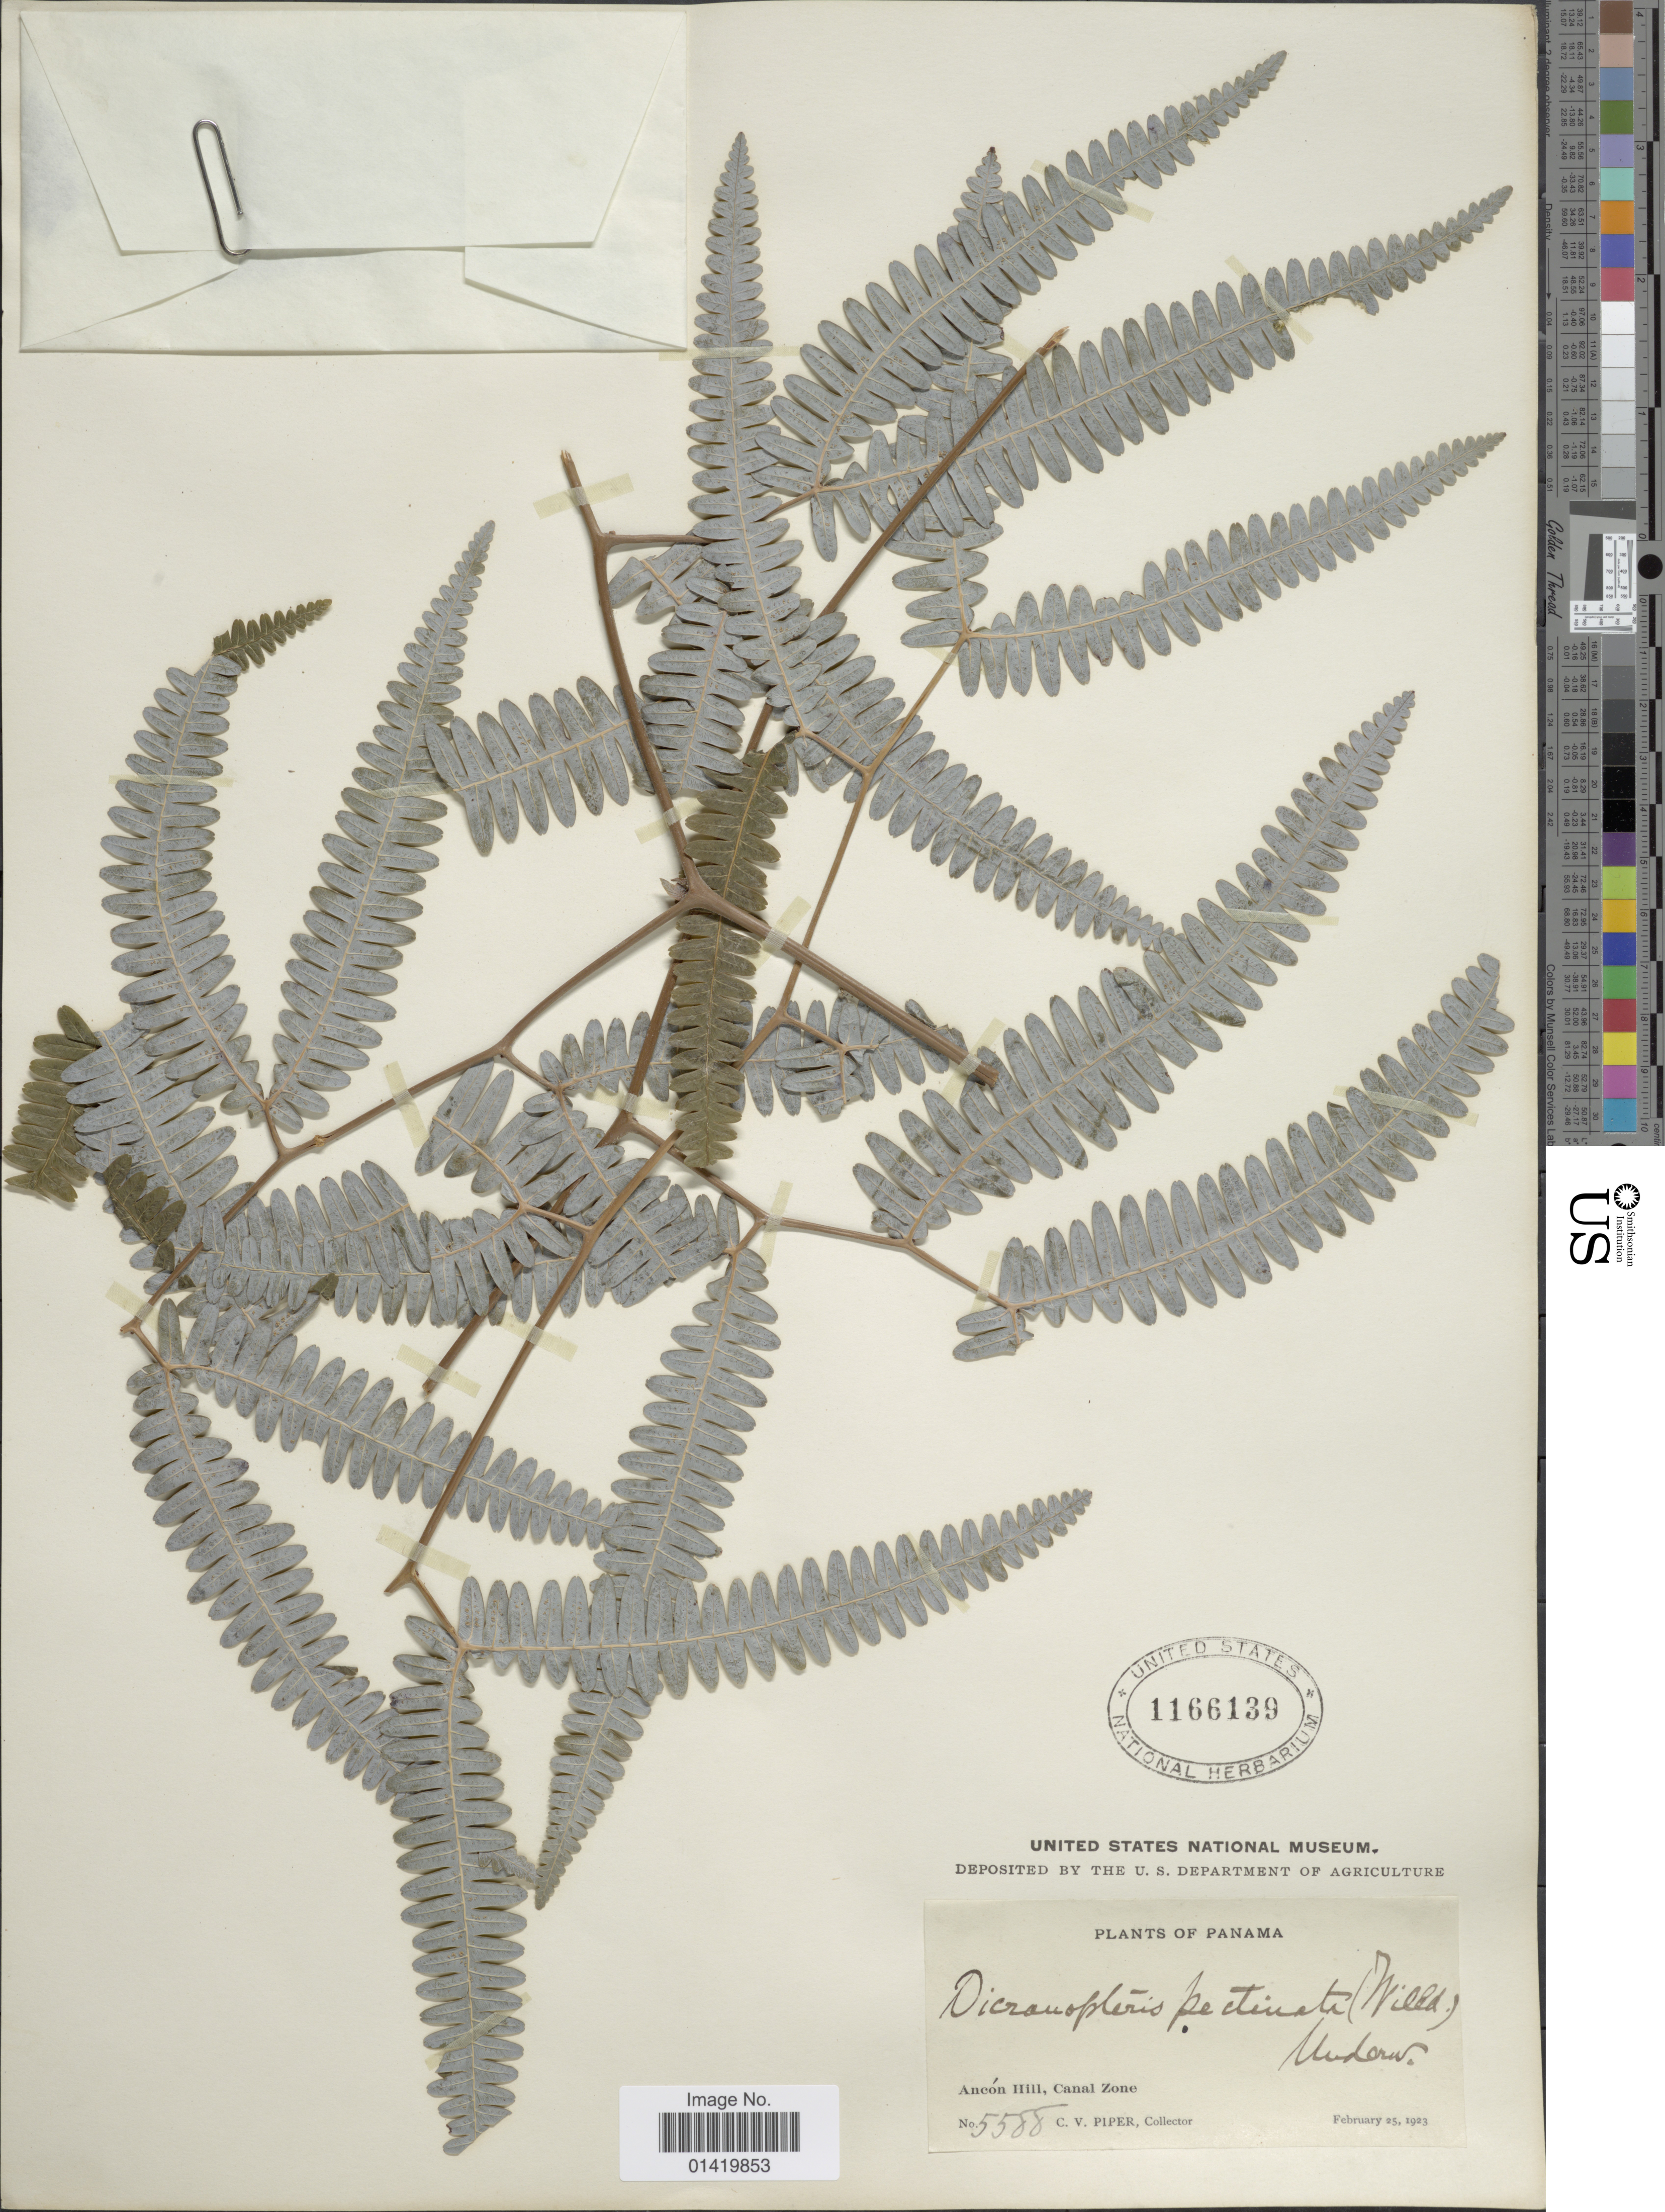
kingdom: Plantae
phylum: Tracheophyta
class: Polypodiopsida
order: Gleicheniales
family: Gleicheniaceae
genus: Gleichenella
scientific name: Gleichenella pectinata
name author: (Willd.) Ching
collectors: C. V. Piper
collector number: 5588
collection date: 1923-02-25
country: Panama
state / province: Colón / Panamá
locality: Ancón Hill, Canal Zone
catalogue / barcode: US 1166139